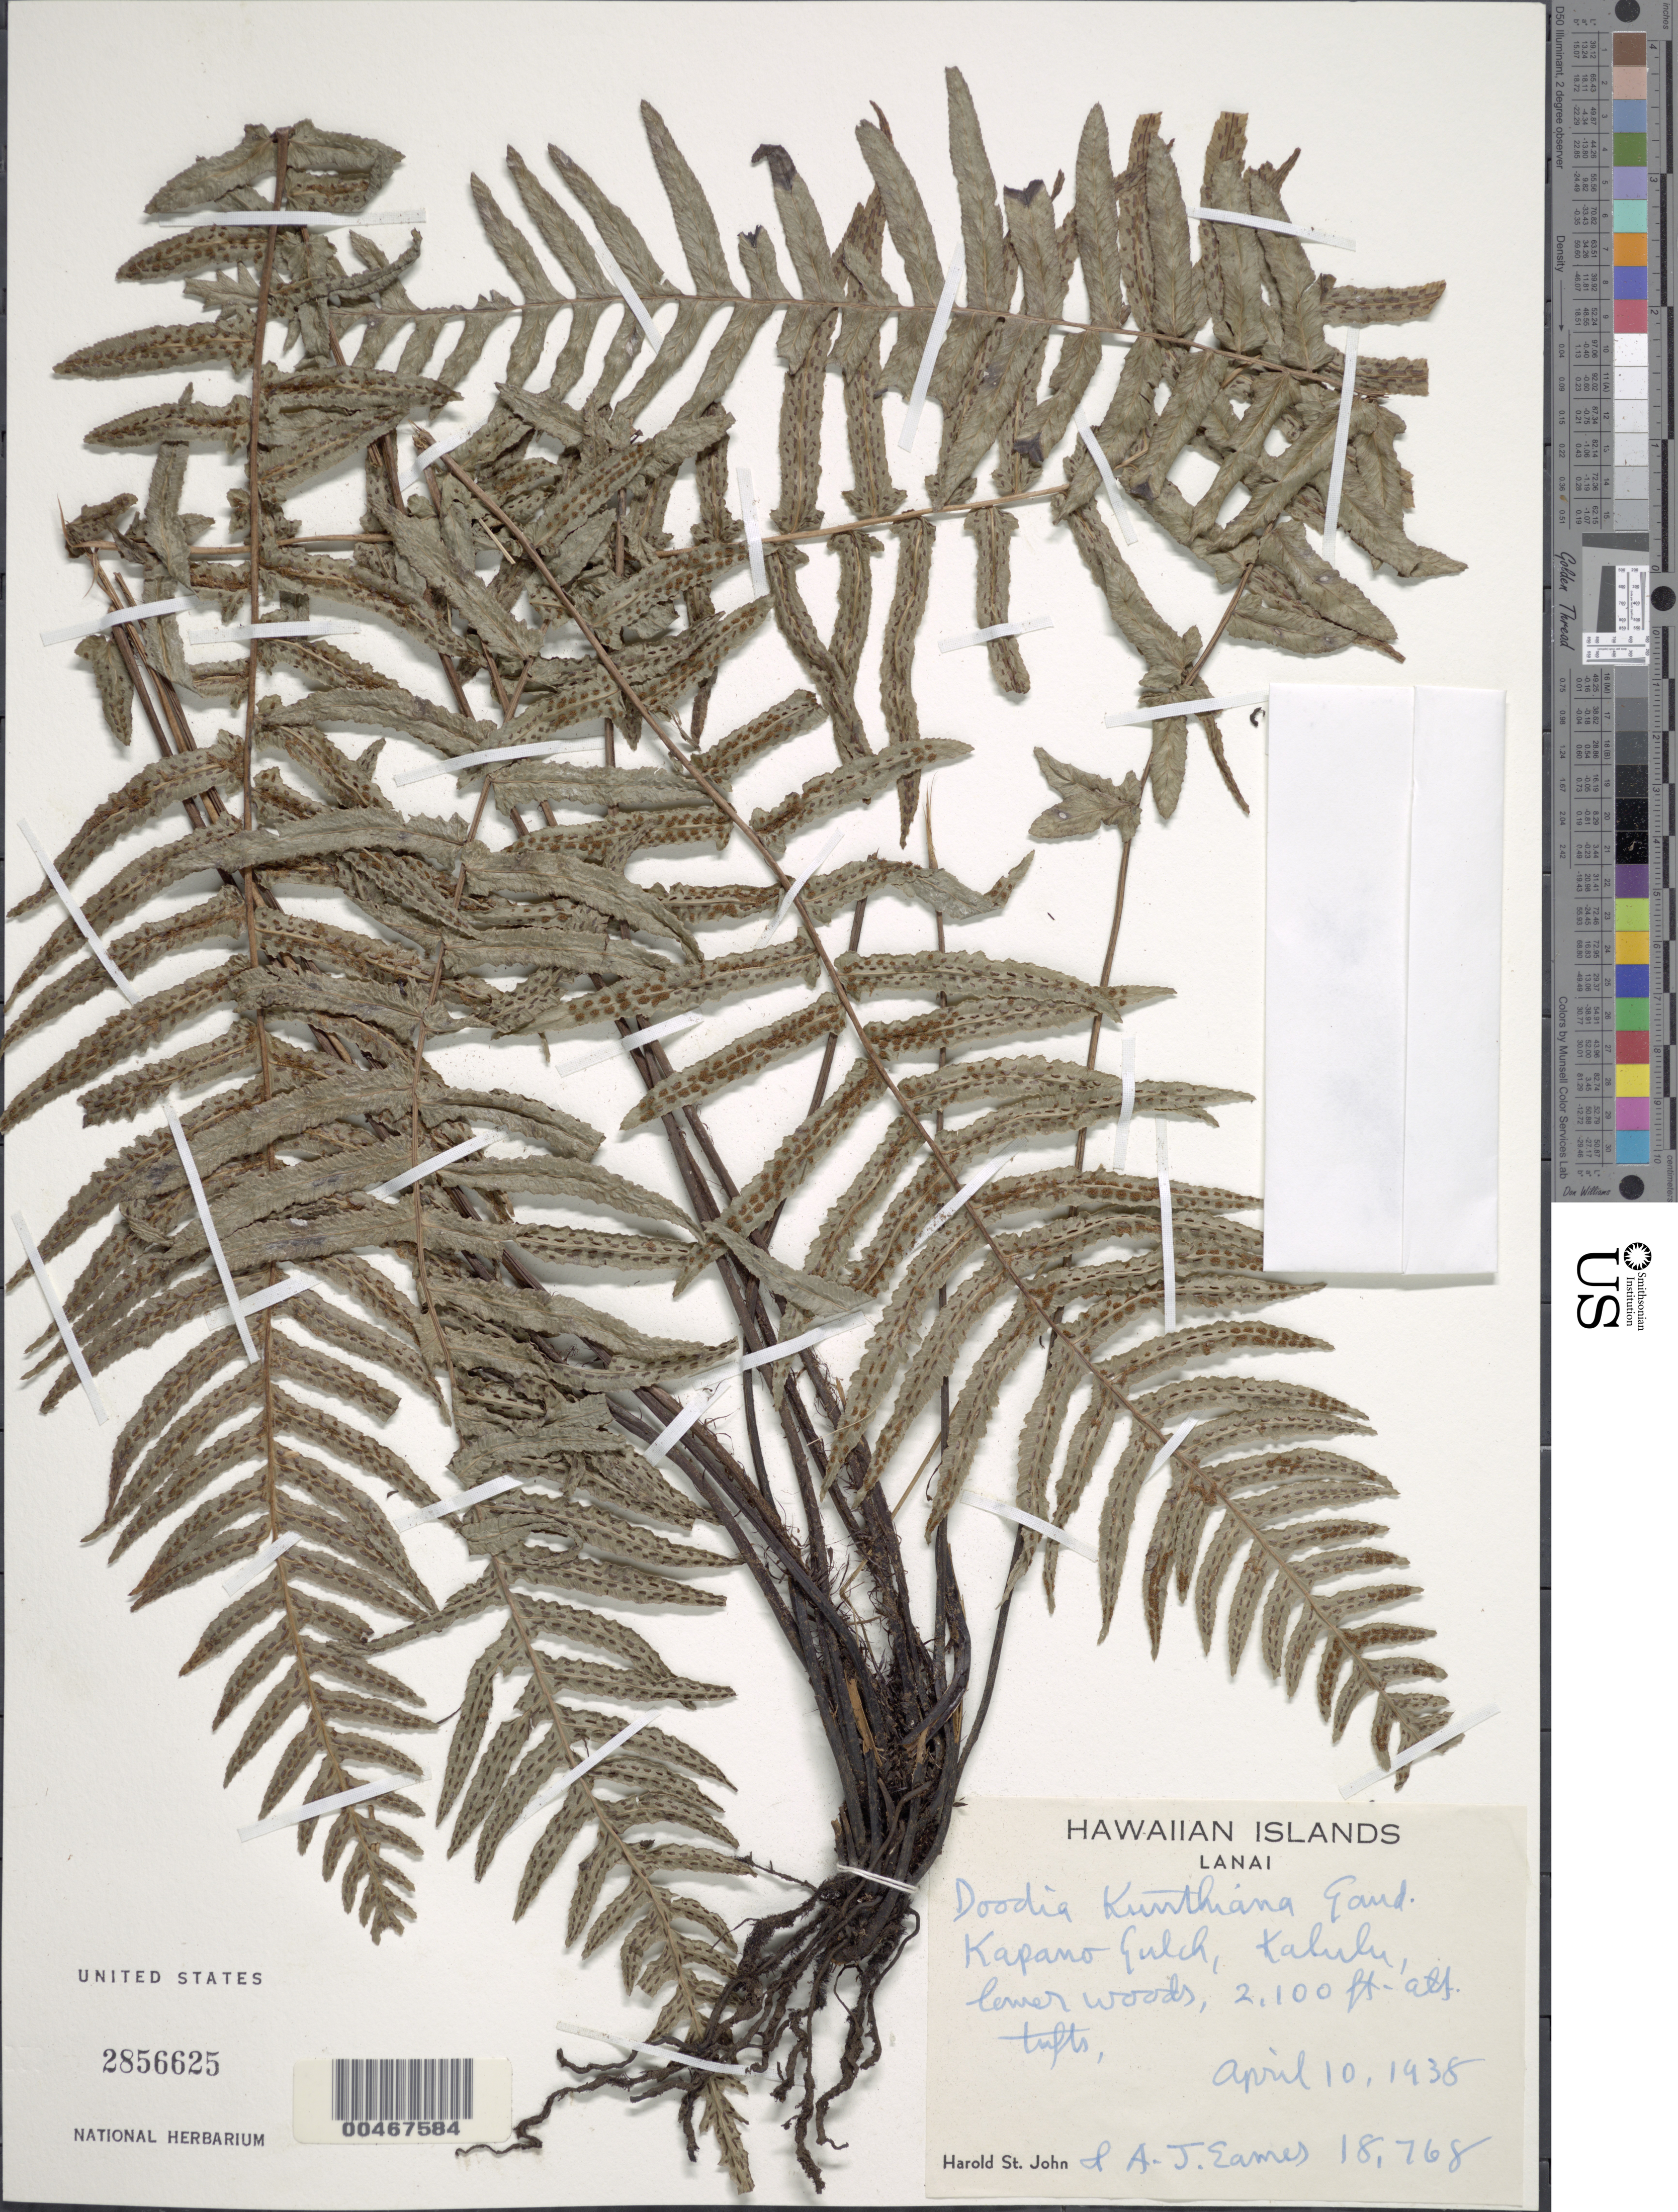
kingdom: Plantae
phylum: Tracheophyta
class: Polypodiopsida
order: Polypodiales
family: Blechnaceae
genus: Doodia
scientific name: Doodia kunthiana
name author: Gaudich.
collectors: H. St. John & A. J. Eames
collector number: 18768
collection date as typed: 10 Apr 1938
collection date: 1938-04-10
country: United States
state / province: Hawaii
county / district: Kauai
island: Kaua'i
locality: Kapano Gulch, Kalulu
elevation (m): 640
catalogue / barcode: US 2856625